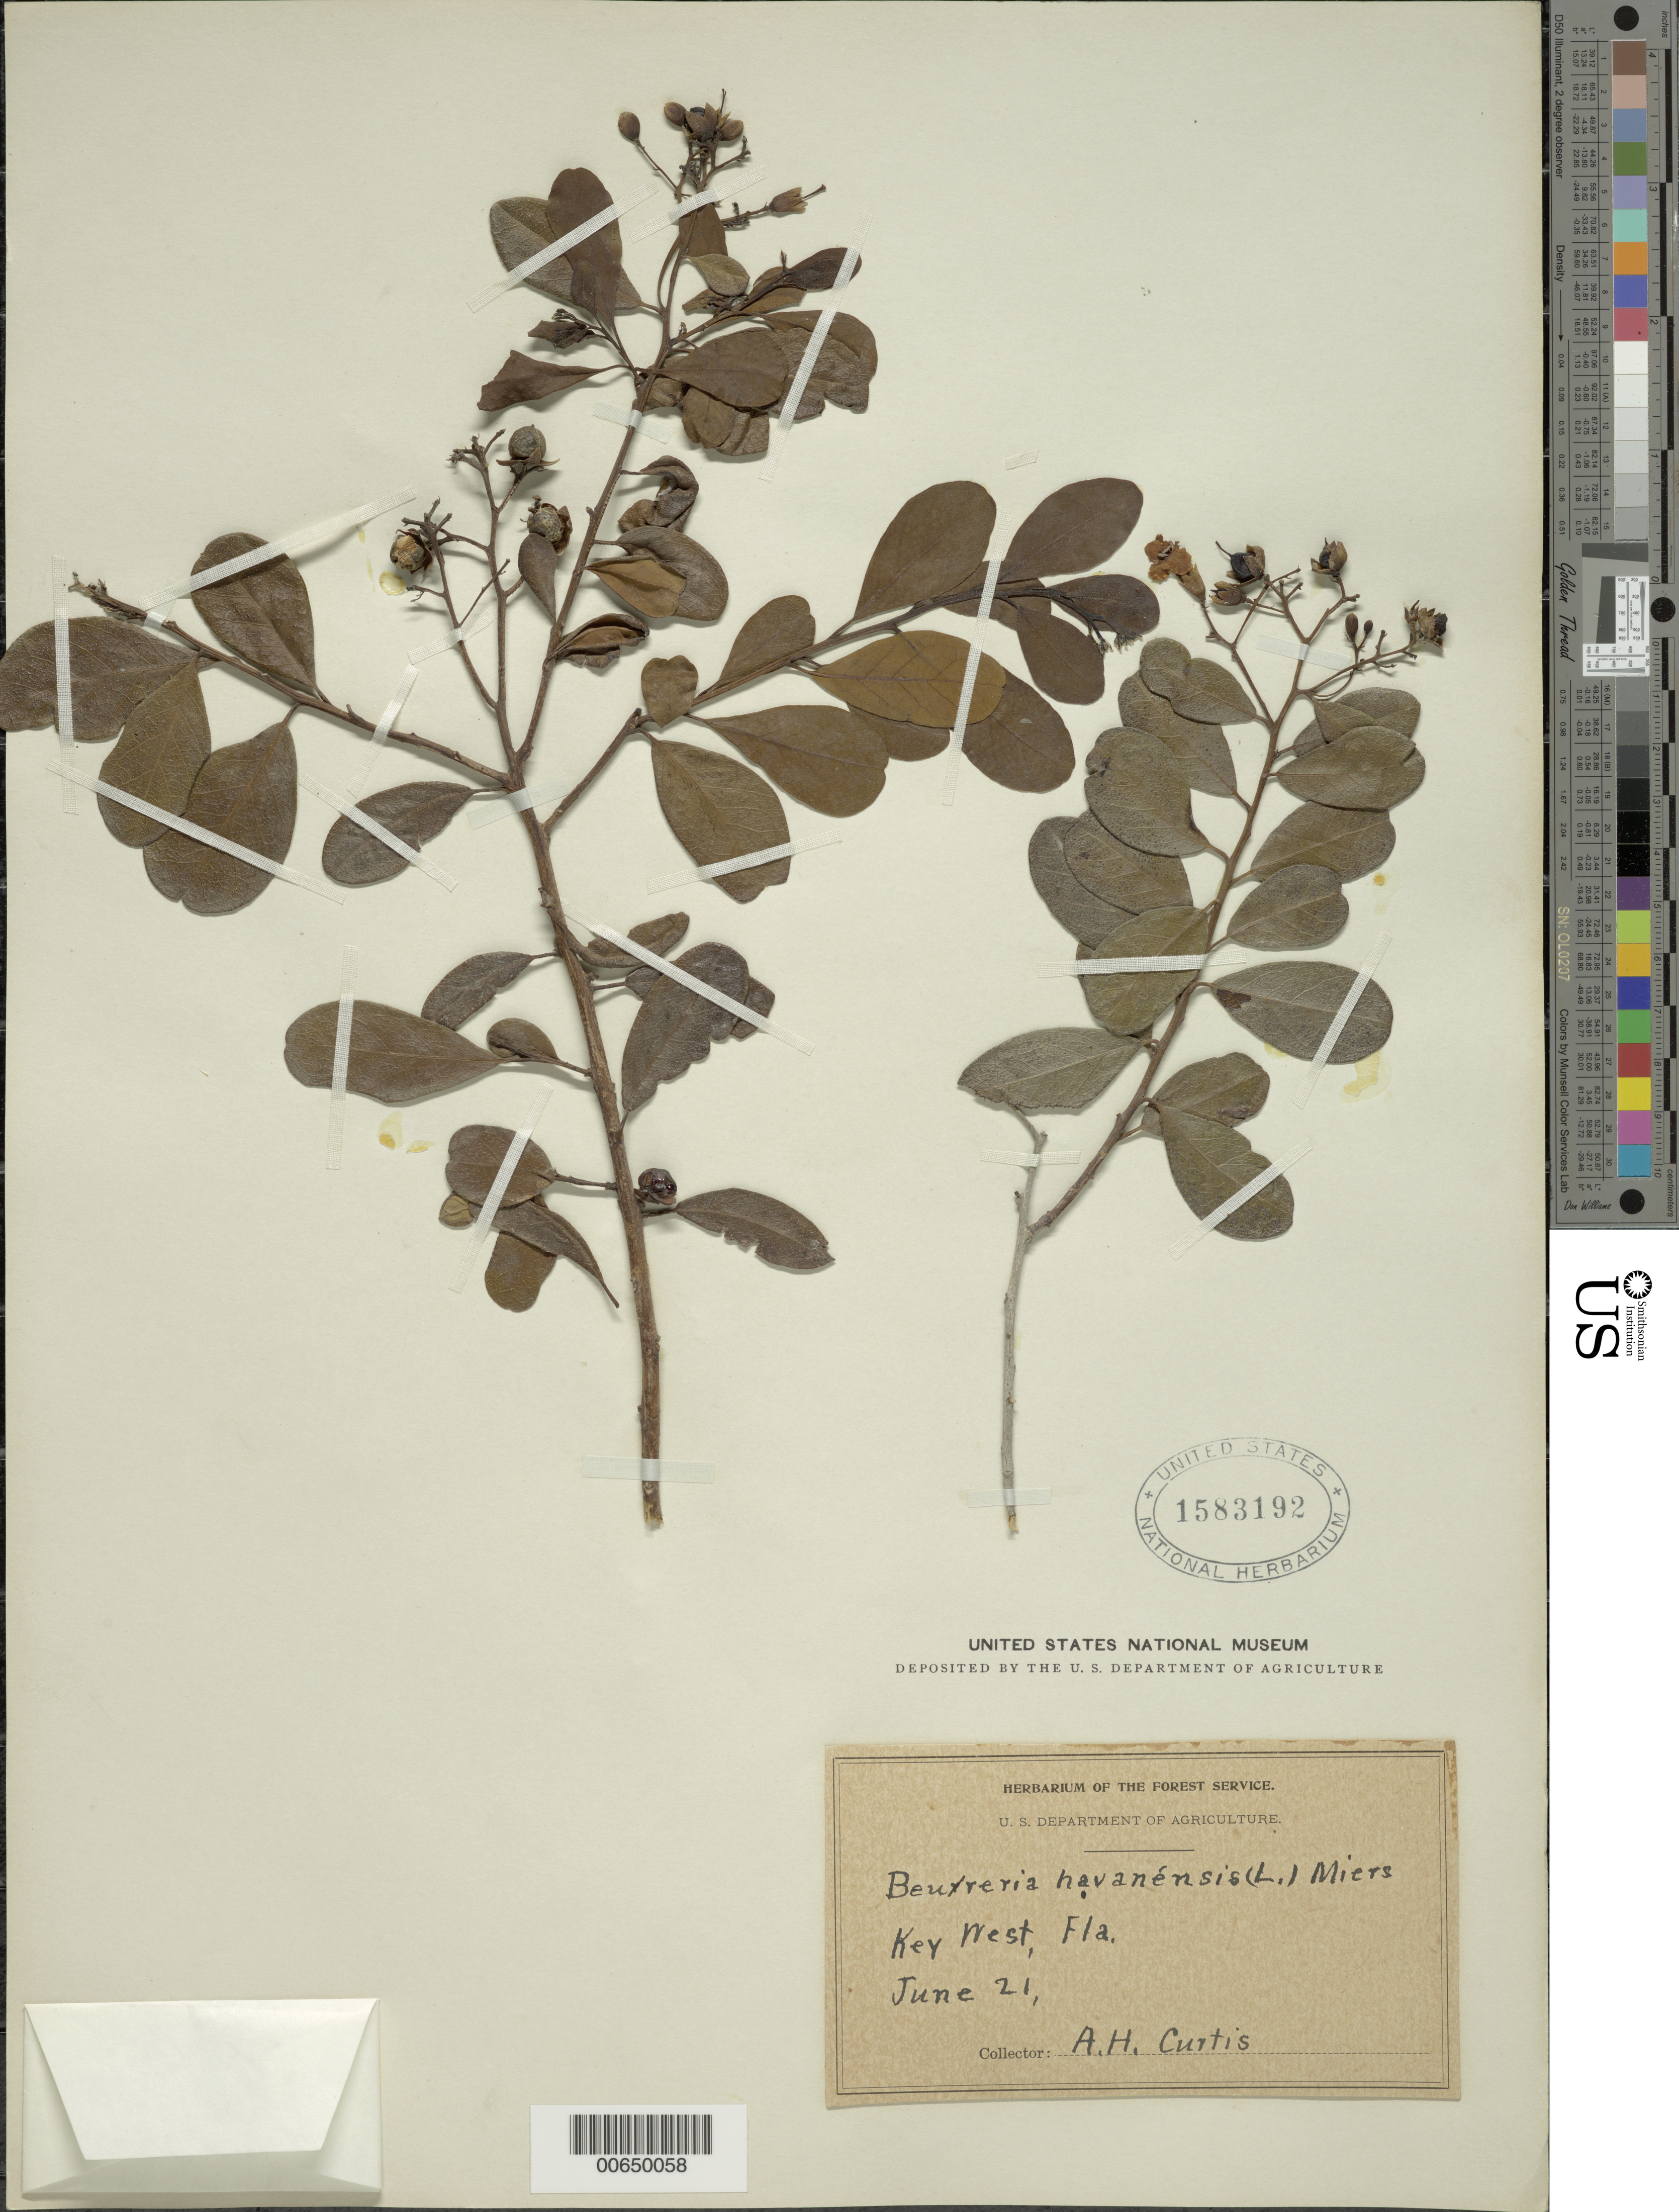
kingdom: Plantae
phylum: Tracheophyta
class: Magnoliopsida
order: Boraginales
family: Ehretiaceae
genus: Bourreria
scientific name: Bourreria radula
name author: G. Don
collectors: A. H. Curtiss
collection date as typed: Jun 1921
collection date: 1921-06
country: United States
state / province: Florida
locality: Key West.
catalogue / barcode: US 1583192